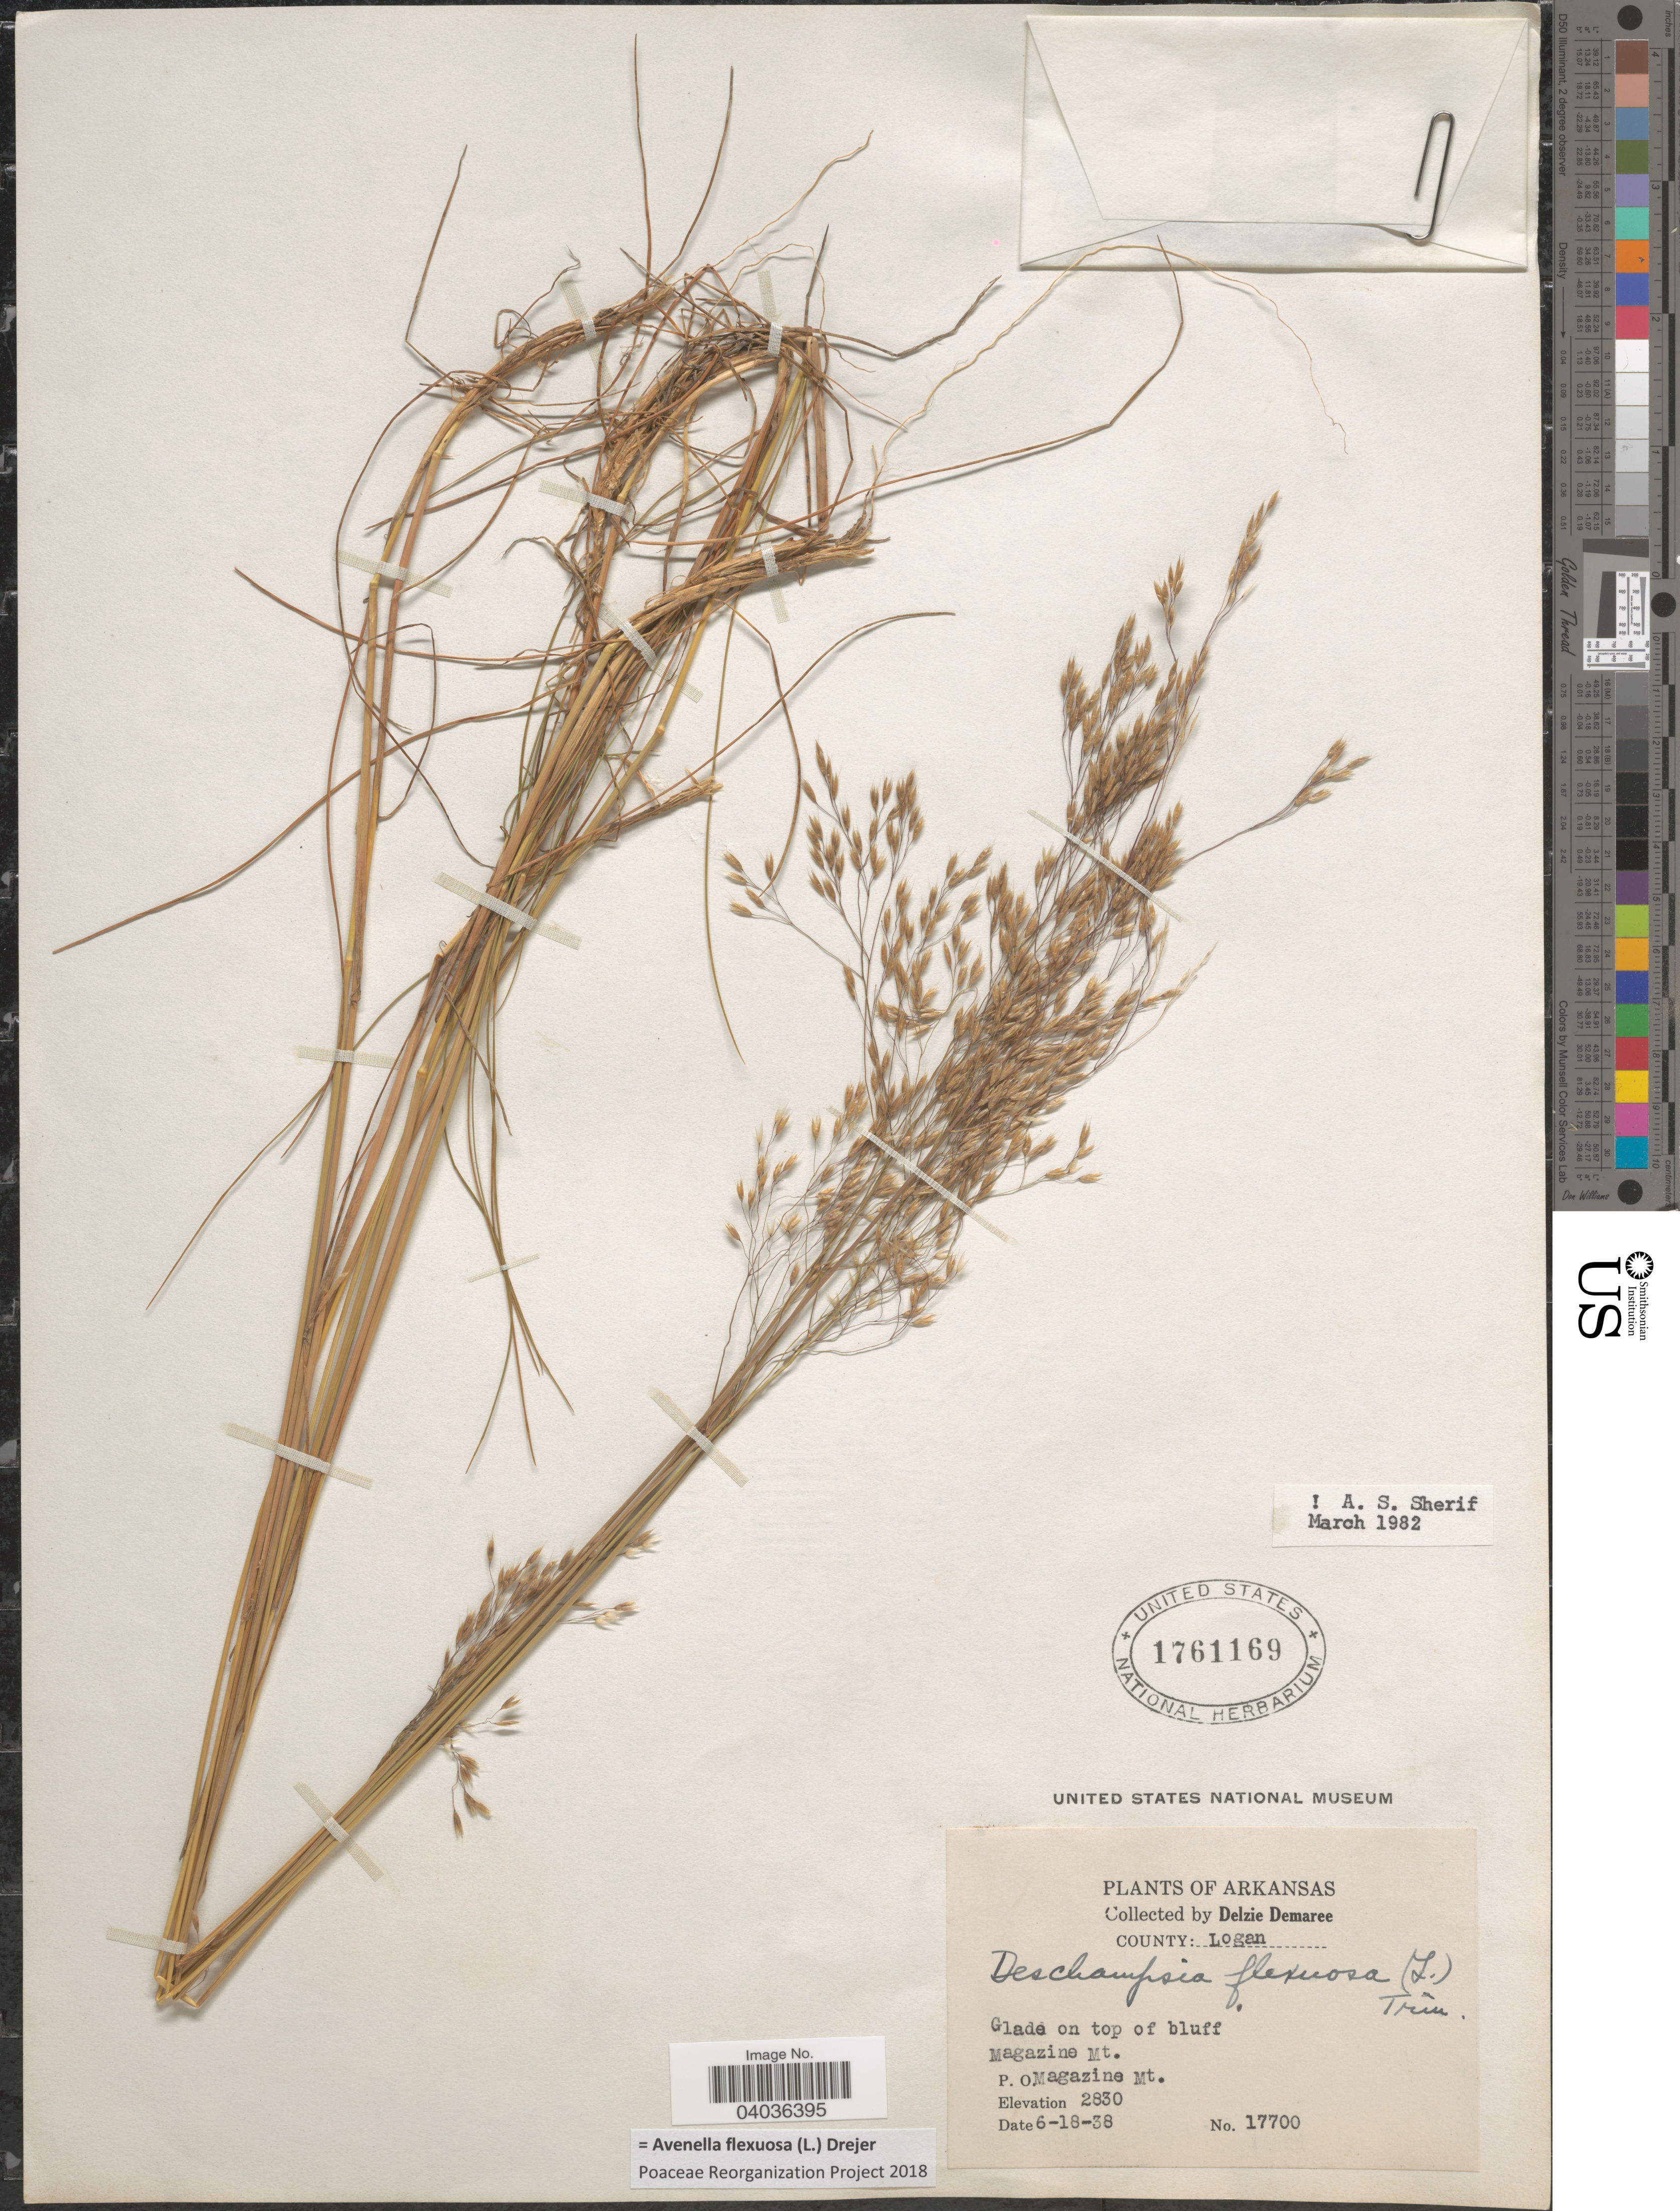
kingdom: Plantae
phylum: Tracheophyta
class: Liliopsida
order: Poales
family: Poaceae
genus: Avenella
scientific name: Avenella flexuosa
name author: (L.) Drejer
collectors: D. Demaree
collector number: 17700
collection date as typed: Transcribed d/m/y: 18/6/38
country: United States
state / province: Arkansas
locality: County: Logan. Magazine Mt. P. O. Magazine Mt.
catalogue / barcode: US 1761169